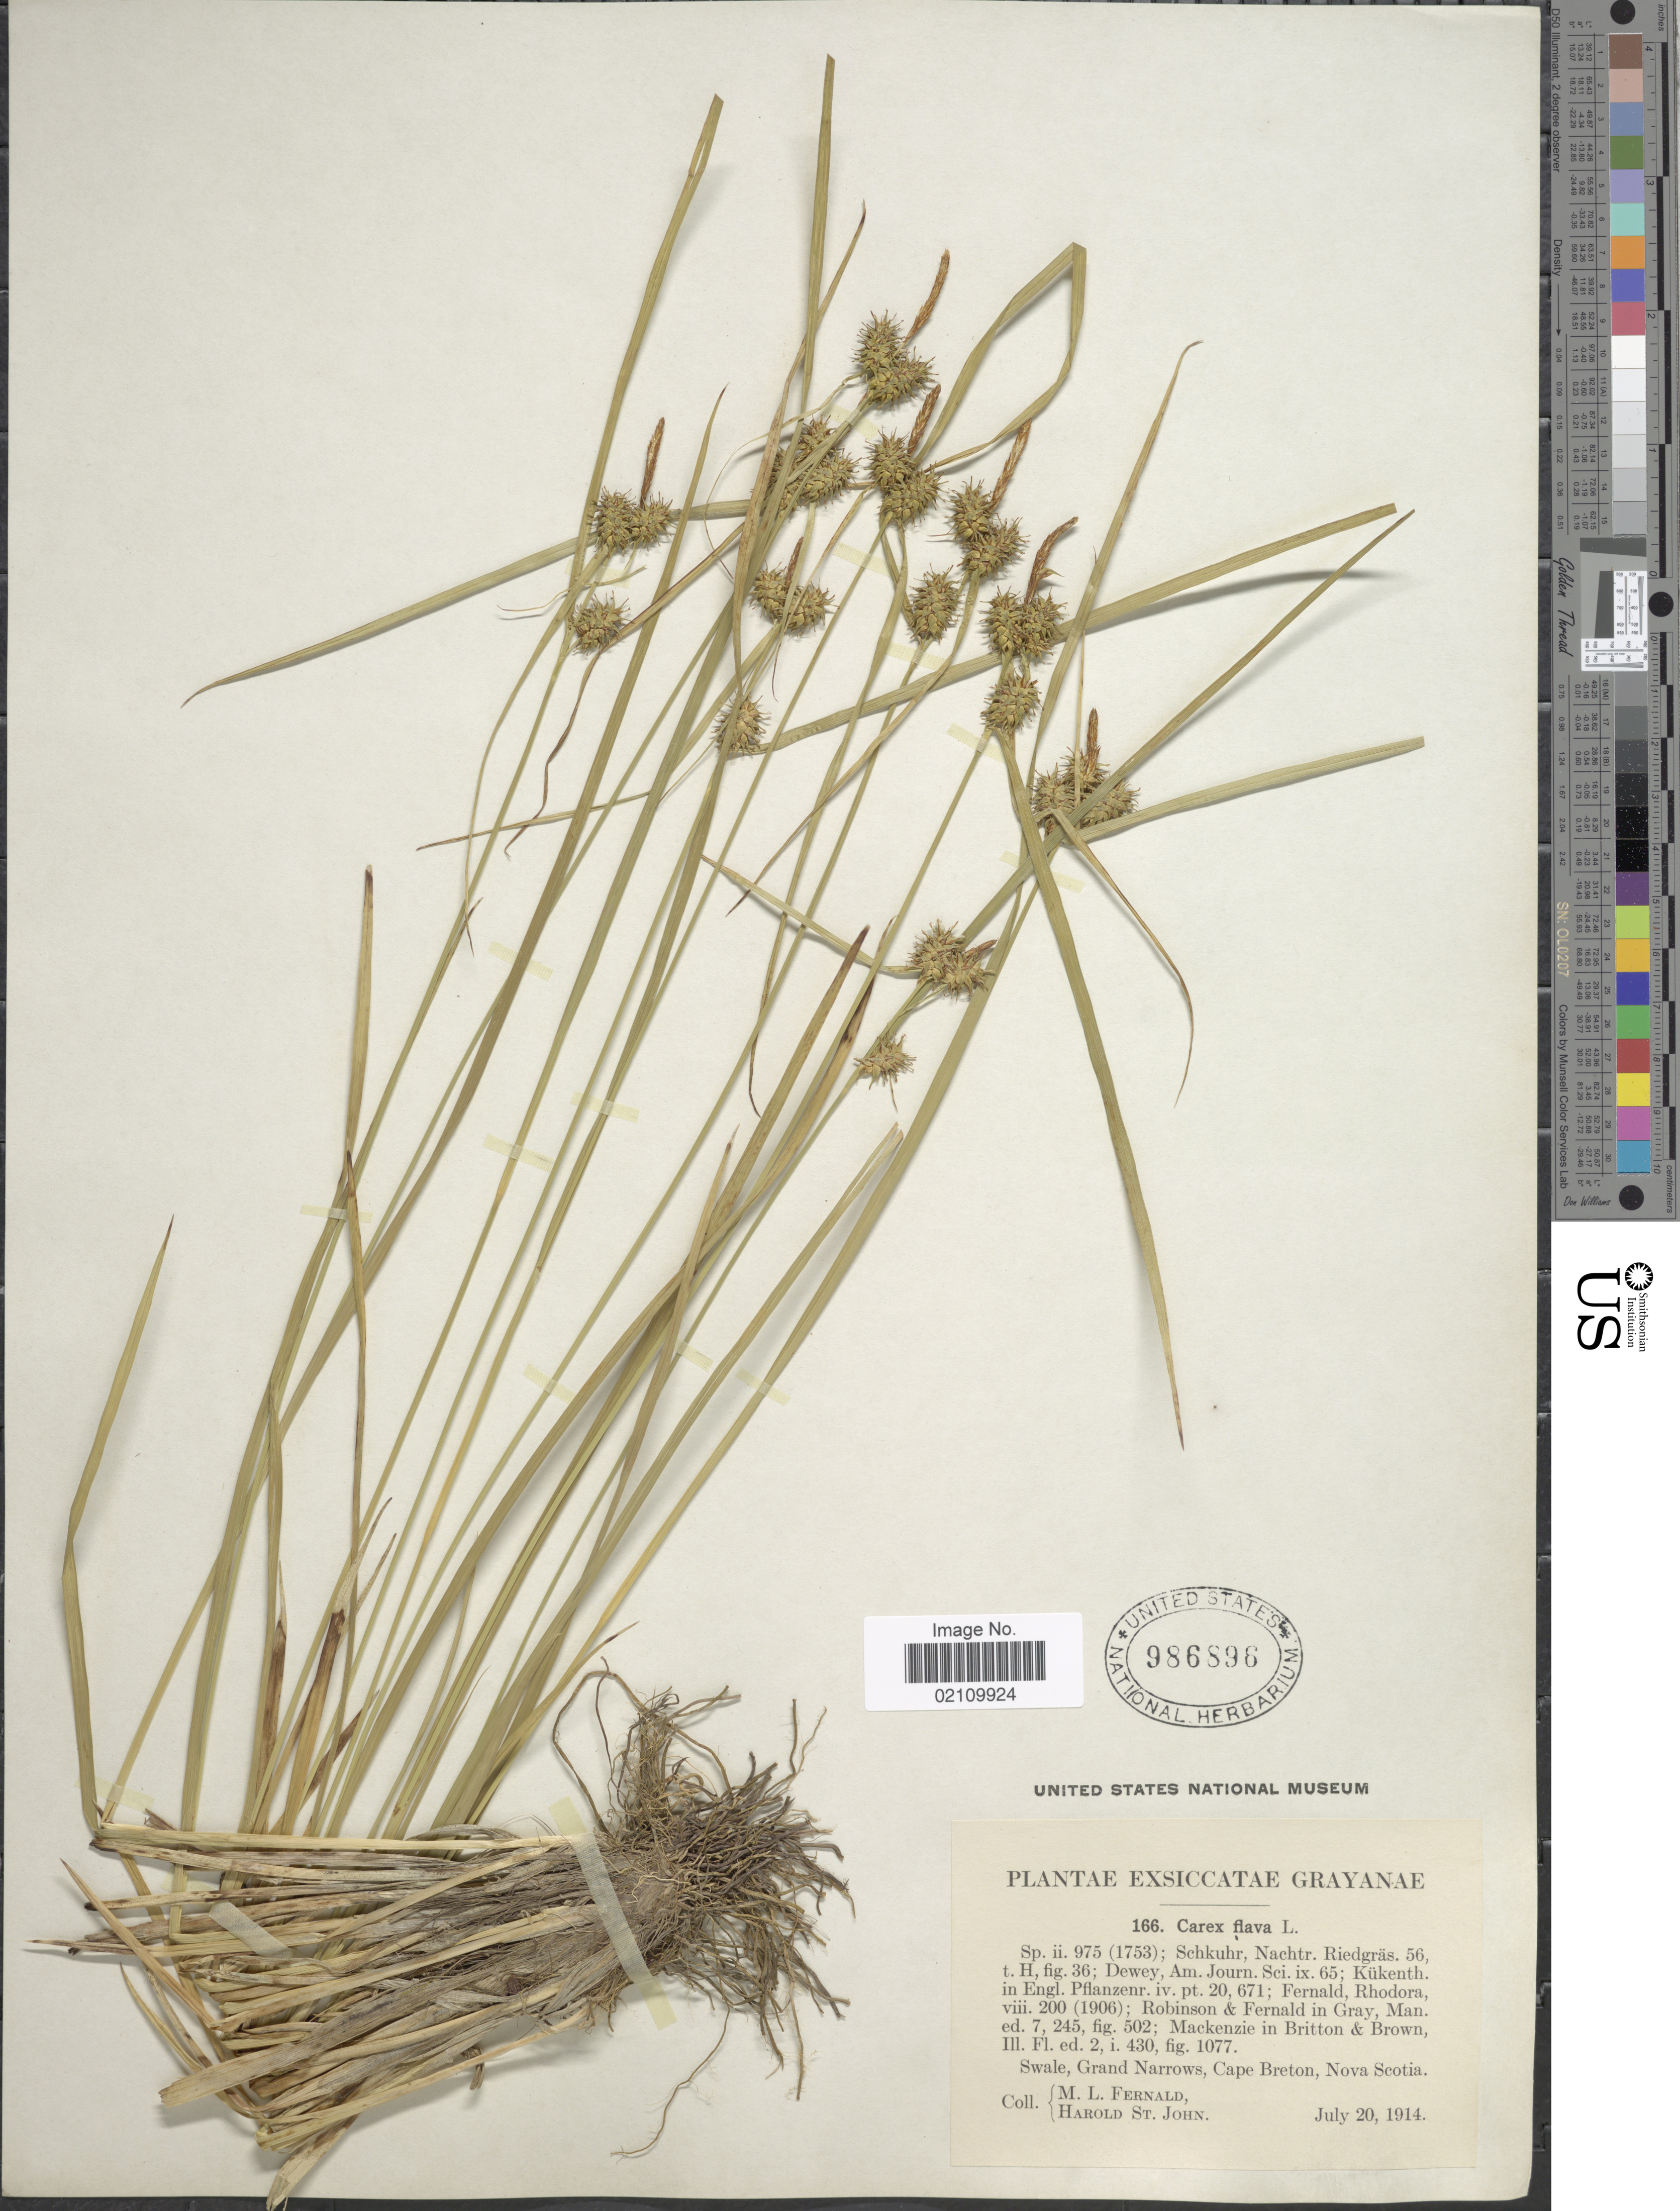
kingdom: Plantae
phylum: Tracheophyta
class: Liliopsida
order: Poales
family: Cyperaceae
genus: Carex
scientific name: Carex flava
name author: L.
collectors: M. L. Fernald & H. St. John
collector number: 166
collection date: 1914-07-20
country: Canada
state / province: Nova Scotia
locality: Grayanae. Swale, Grand Narrows, Cape Breton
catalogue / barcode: US 986896